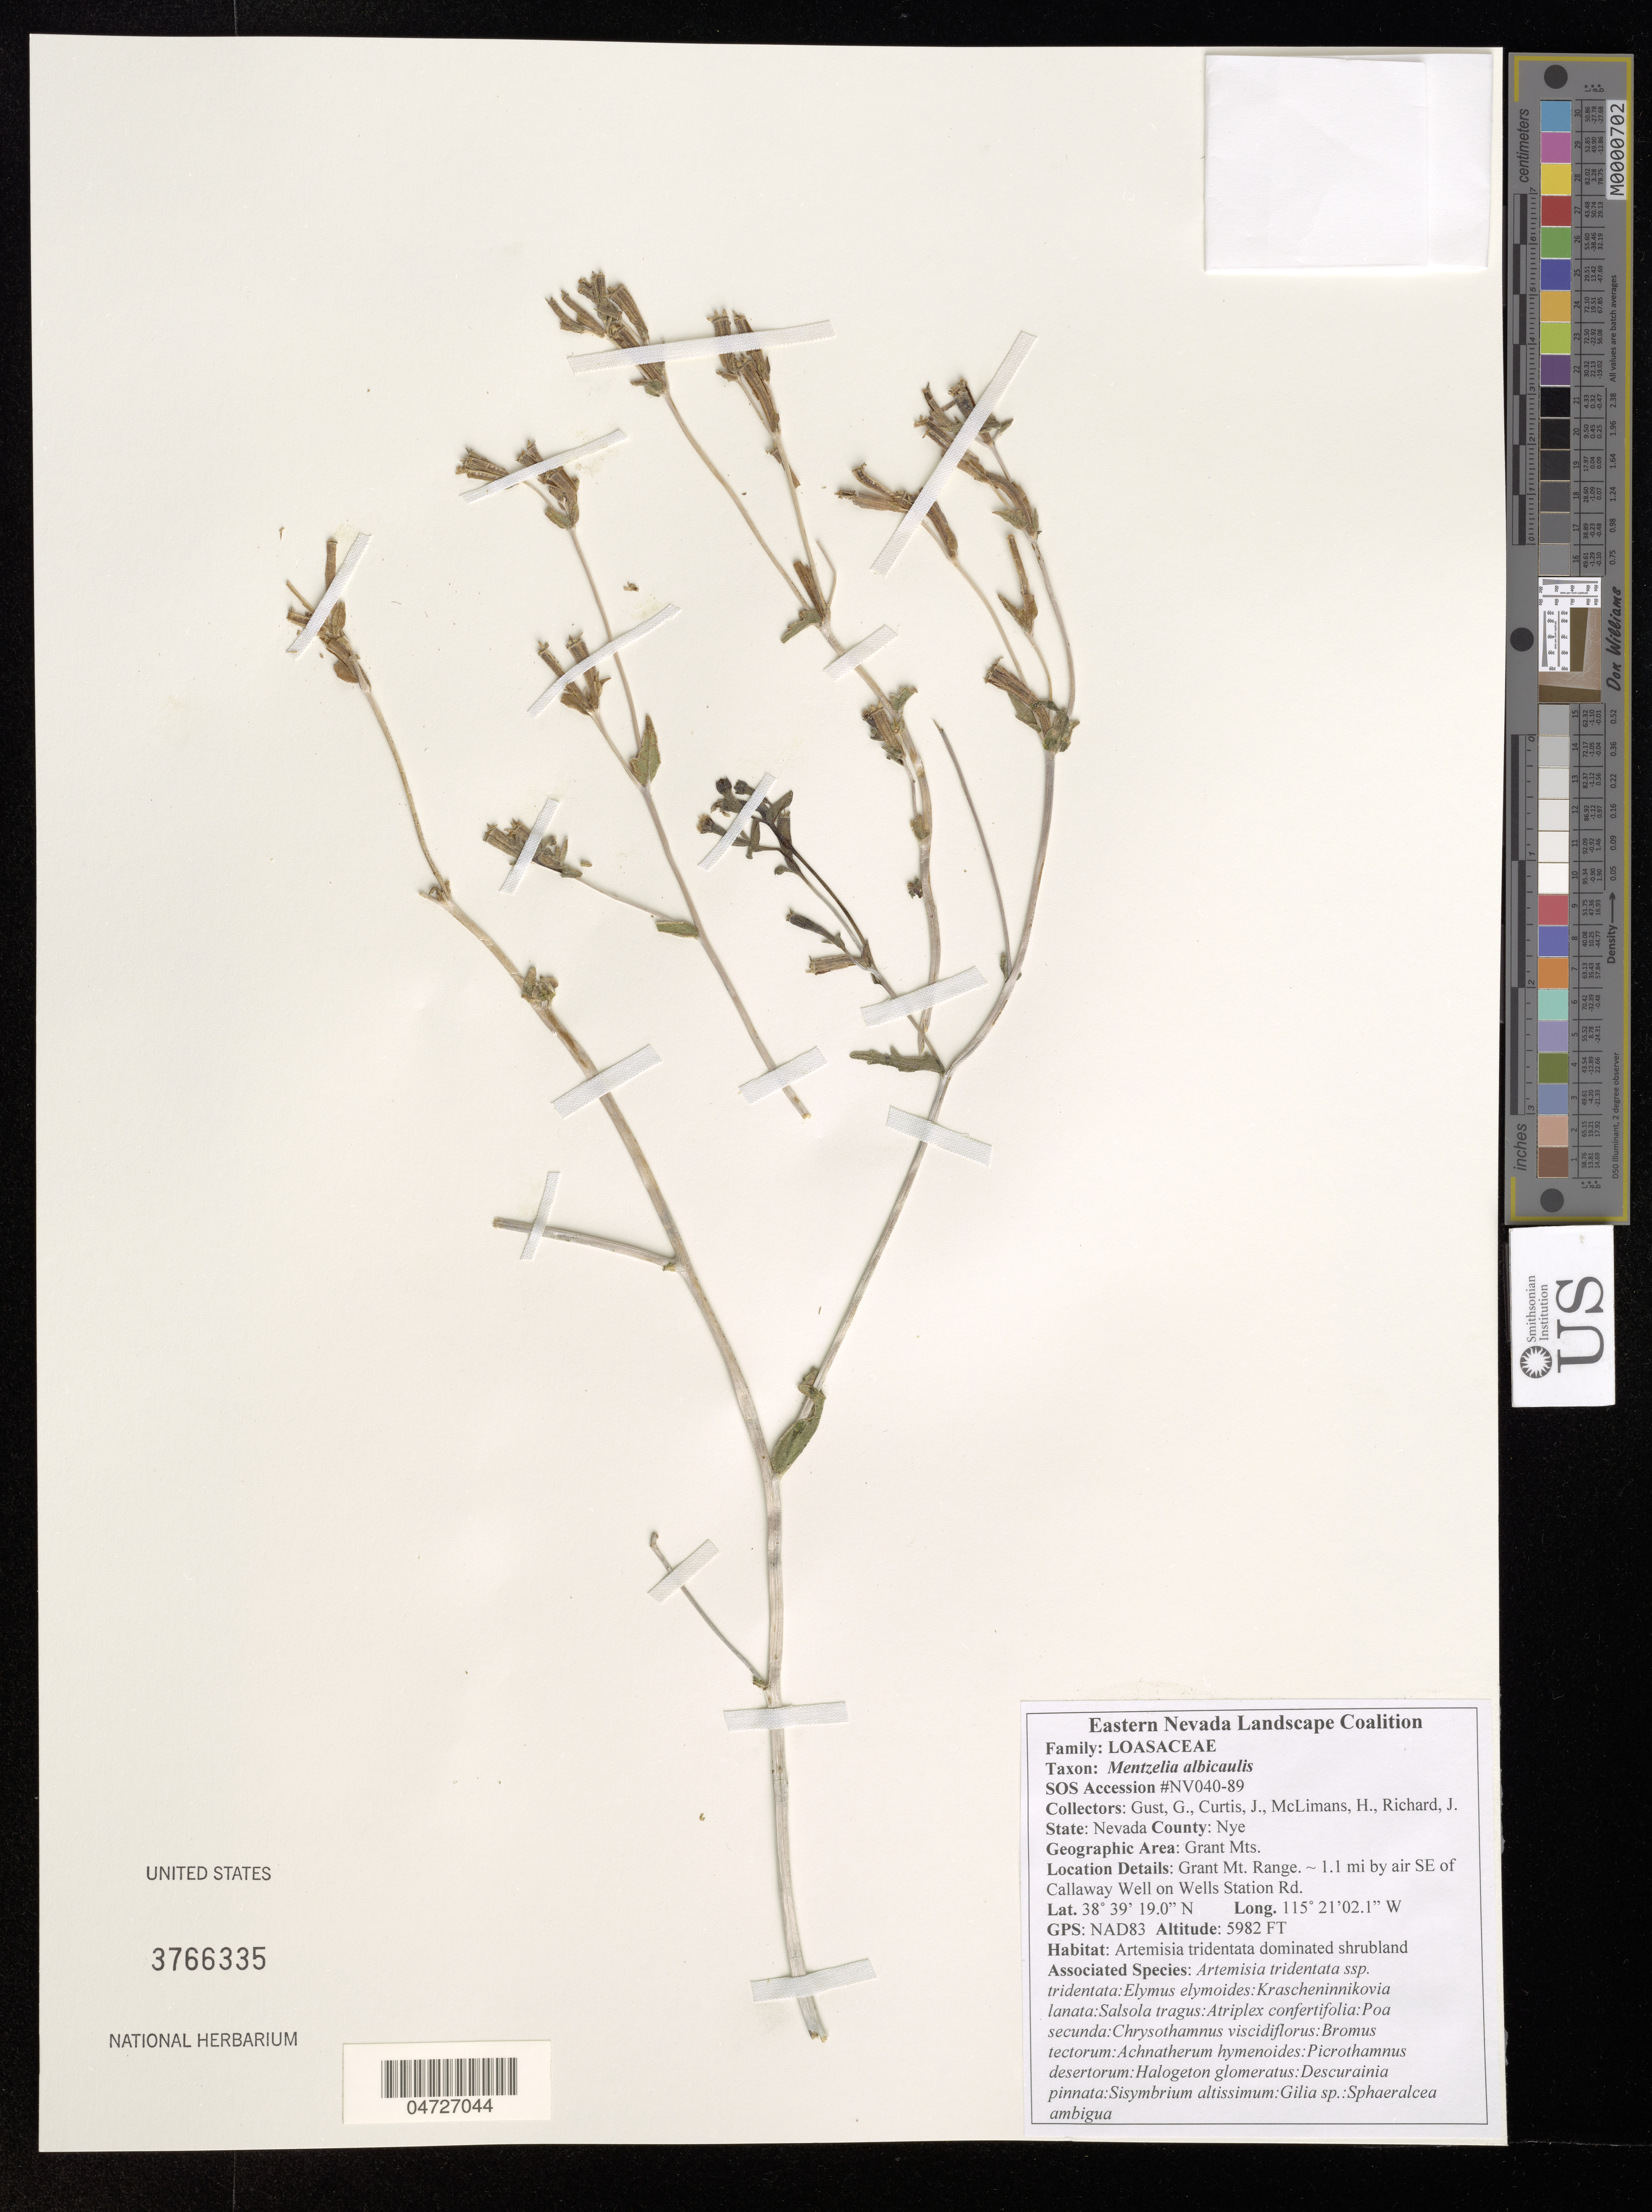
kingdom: Plantae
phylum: Tracheophyta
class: Magnoliopsida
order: Cornales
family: Loasaceae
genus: Mentzelia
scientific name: Mentzelia albicaulis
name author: (Douglas ex Hook.) Douglas ex Torr. & A. Gray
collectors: G. Gust, J. Curtis, H. McLimans & J. Richard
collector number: NV040-89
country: United States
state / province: Nevada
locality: County: Nye. Grant Mt. Range. ~1.1 mi by air SE of Callaway Well on Wells Station Rd.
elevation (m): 1823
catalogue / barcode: US 3766335